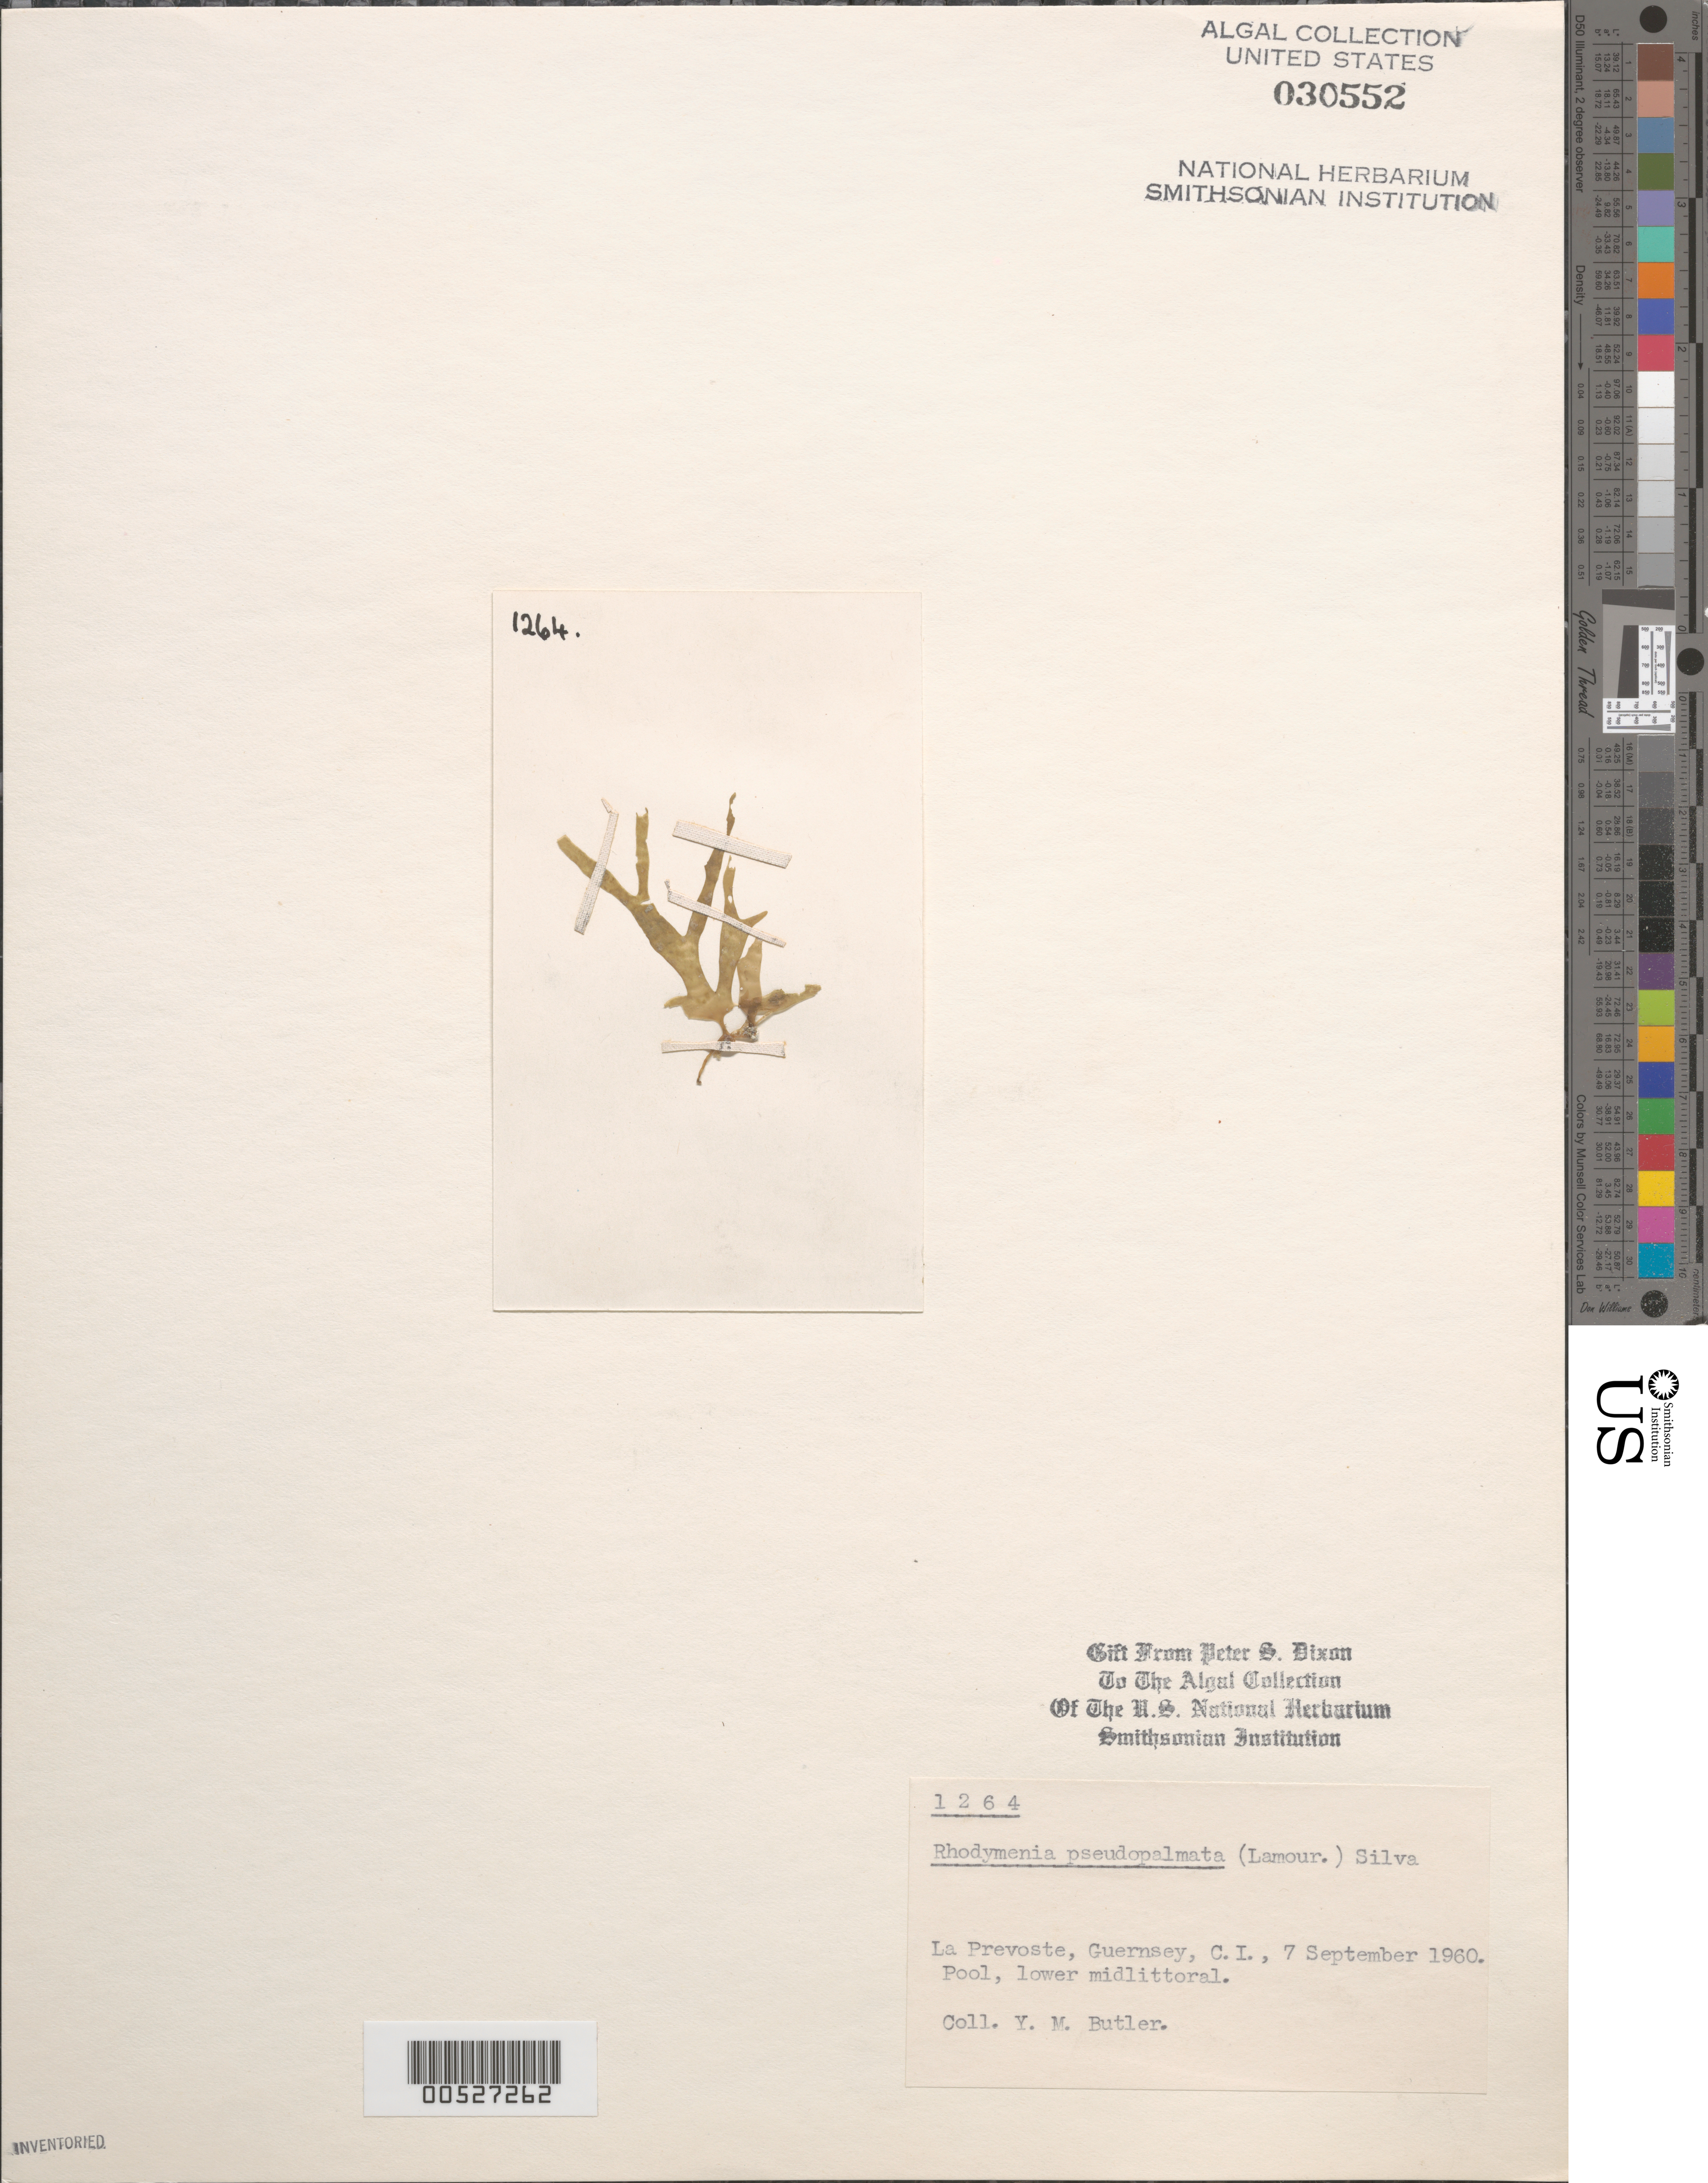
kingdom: Plantae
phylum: Rhodophyta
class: Florideophyceae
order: Rhodymeniales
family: Rhodymeniaceae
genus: Rhodymenia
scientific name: Rhodymenia pseudopalmata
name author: (J.V.Lamouroux) P.C. Silva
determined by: Dixon, P. S.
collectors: Y. Butler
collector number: PSD 1264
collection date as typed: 07 Sep 1960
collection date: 1960-09-07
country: United Kingdom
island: Guernsey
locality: La Prevoste. Channel Islands. Bailiwick of Guernsey.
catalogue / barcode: US 30552